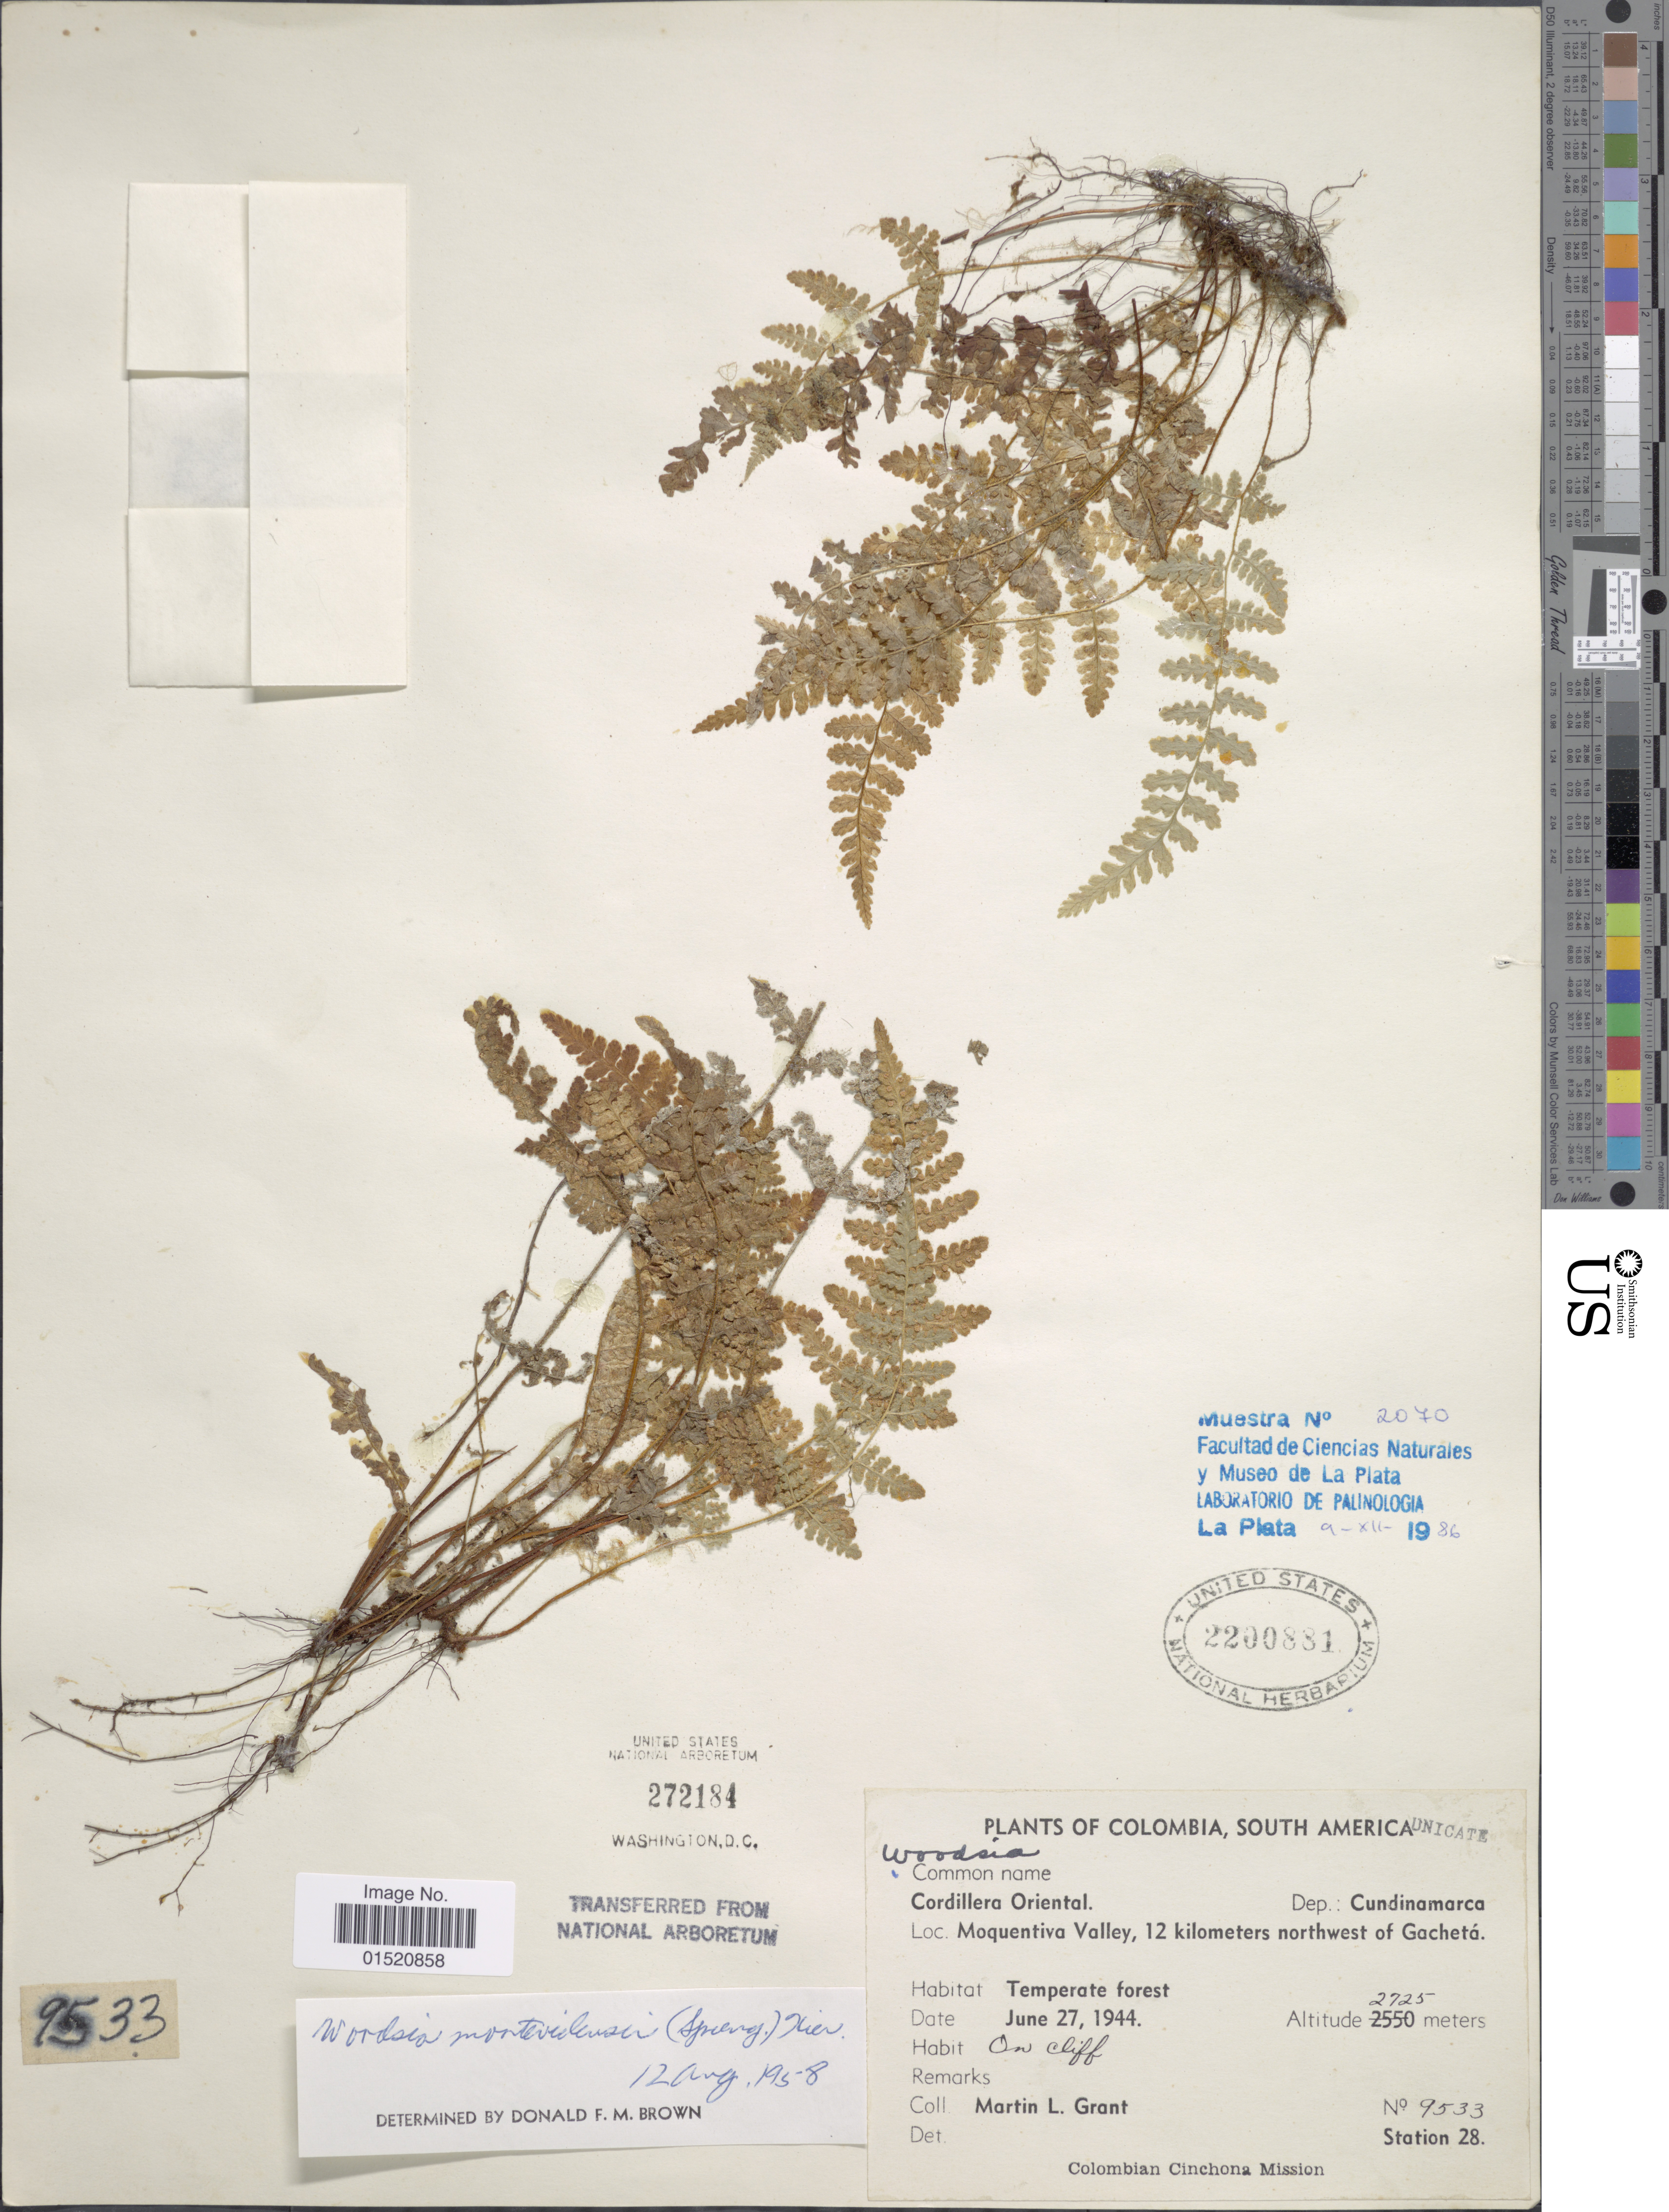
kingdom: Plantae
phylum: Tracheophyta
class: Polypodiopsida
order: Polypodiales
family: Woodsiaceae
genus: Woodsia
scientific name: Woodsia montevidensis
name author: (Spreng.) Hieron.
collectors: M. L. Grant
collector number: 9533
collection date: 1944-06-27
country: Colombia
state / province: Cundinamarca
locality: South America, Cordillera Oriental, Dep. Cundinamarca, Moquentiva Valley, 12 kilometers northwest of Gachetá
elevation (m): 2725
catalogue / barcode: US 2200881